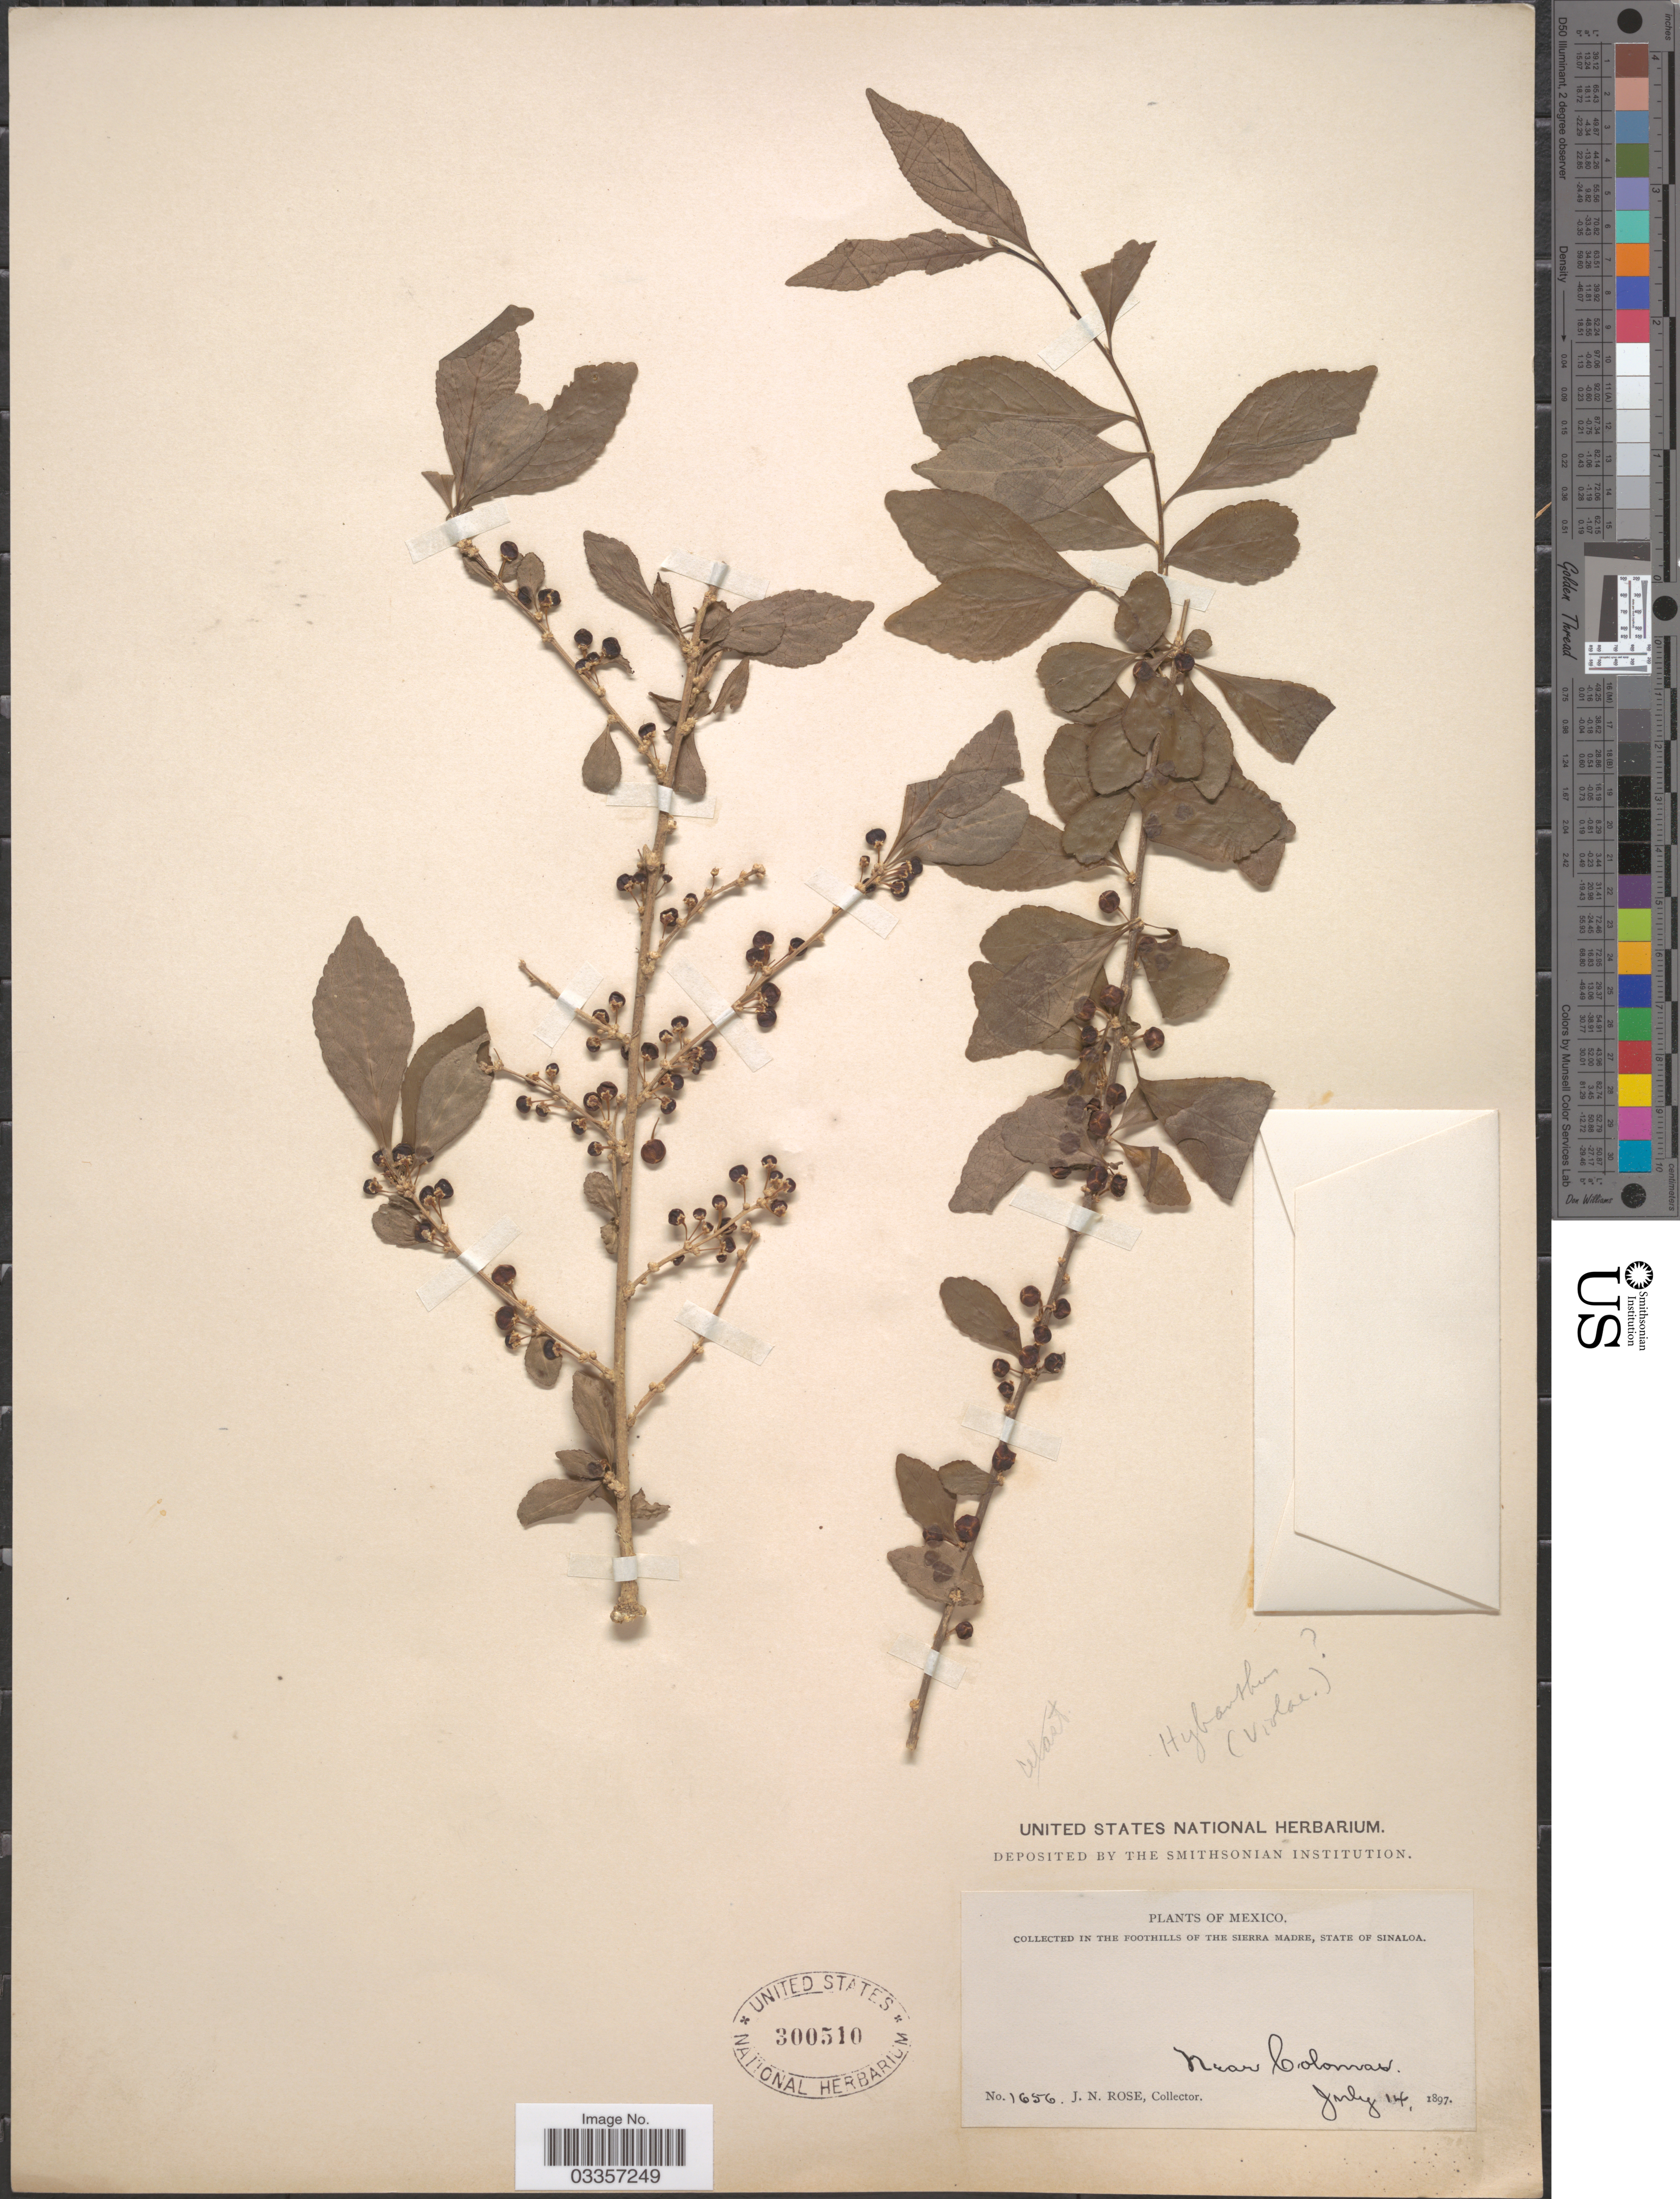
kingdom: Plantae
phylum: Tracheophyta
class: Magnoliopsida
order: Malpighiales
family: Violaceae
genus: Hybanthus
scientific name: Hybanthus sp.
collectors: J. N. Rose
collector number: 1656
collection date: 1897-07-14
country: Mexico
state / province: Sinaloa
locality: In the foothills of the Sierra Madre. Near Colomas.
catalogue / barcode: US 300510